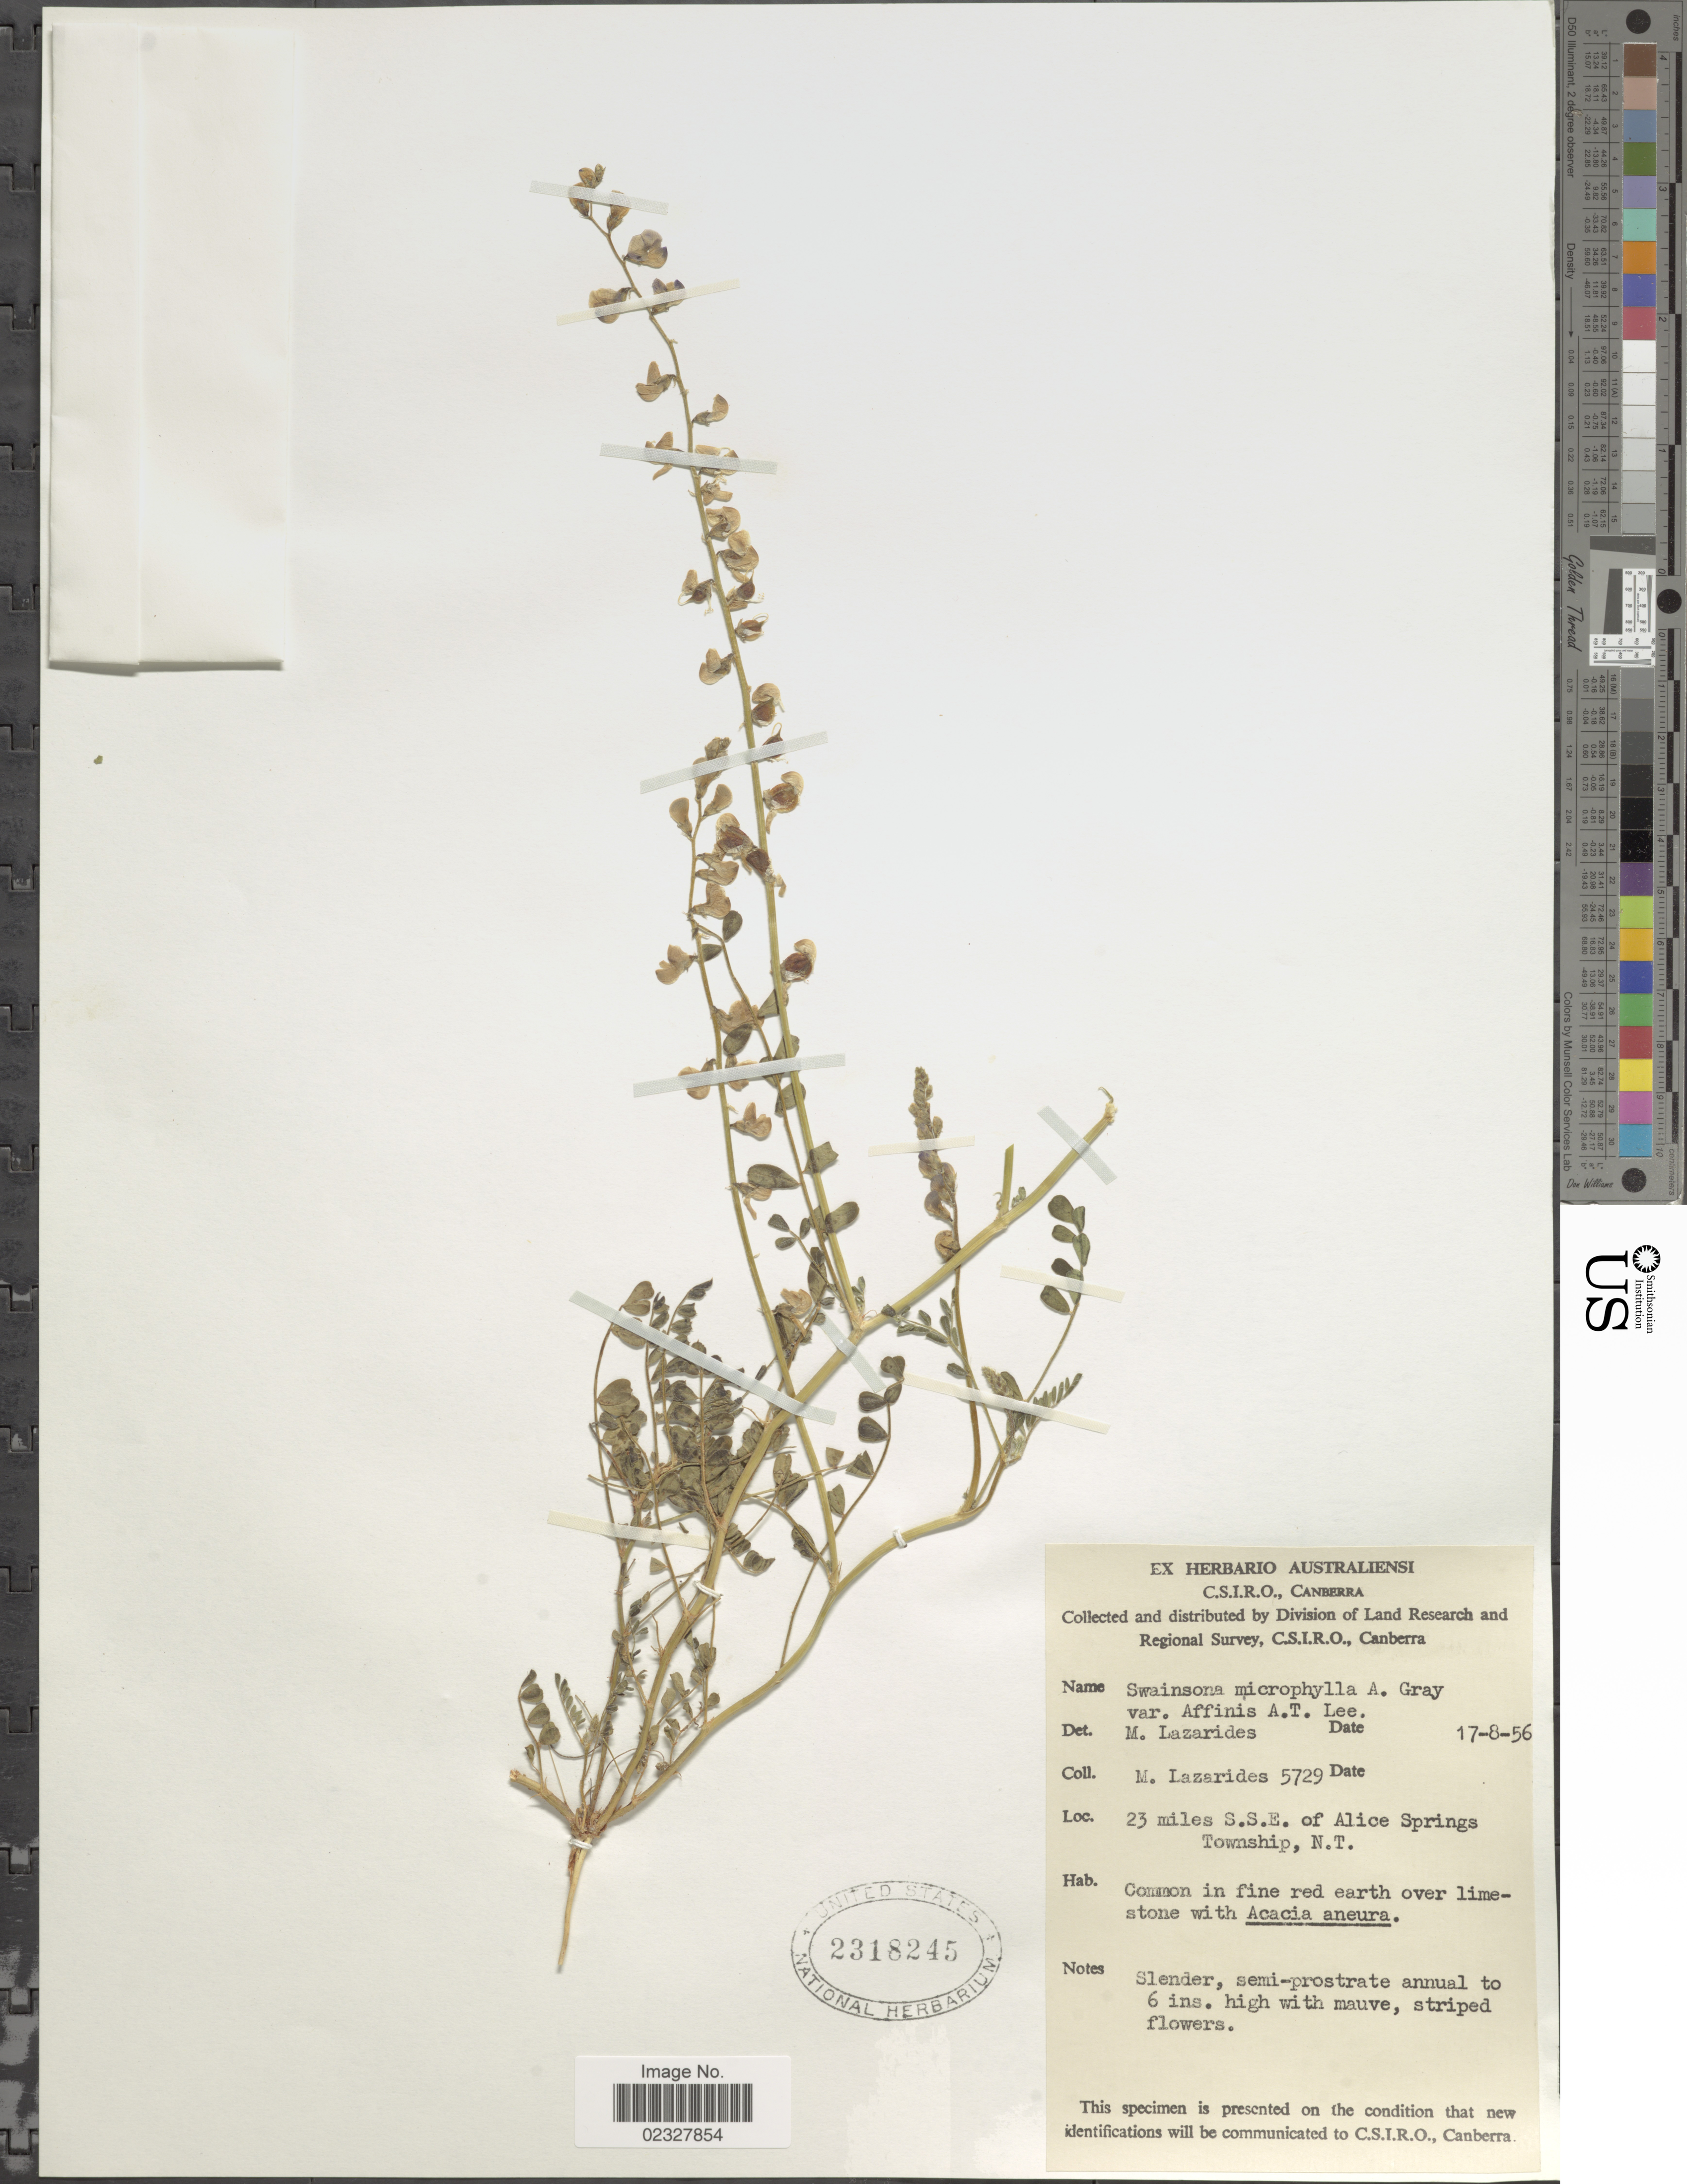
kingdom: Plantae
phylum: Tracheophyta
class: Magnoliopsida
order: Fabales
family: Fabaceae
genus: Swainsona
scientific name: Swainsona microphylla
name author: A. Gray in Wilkes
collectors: M. Lazarides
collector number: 5729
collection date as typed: Transcribed d/m/y: 17/8/56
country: Australia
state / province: Northern Territory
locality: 23 miles S.S.E of Alice Springs Township, N.T.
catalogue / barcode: US 2318245